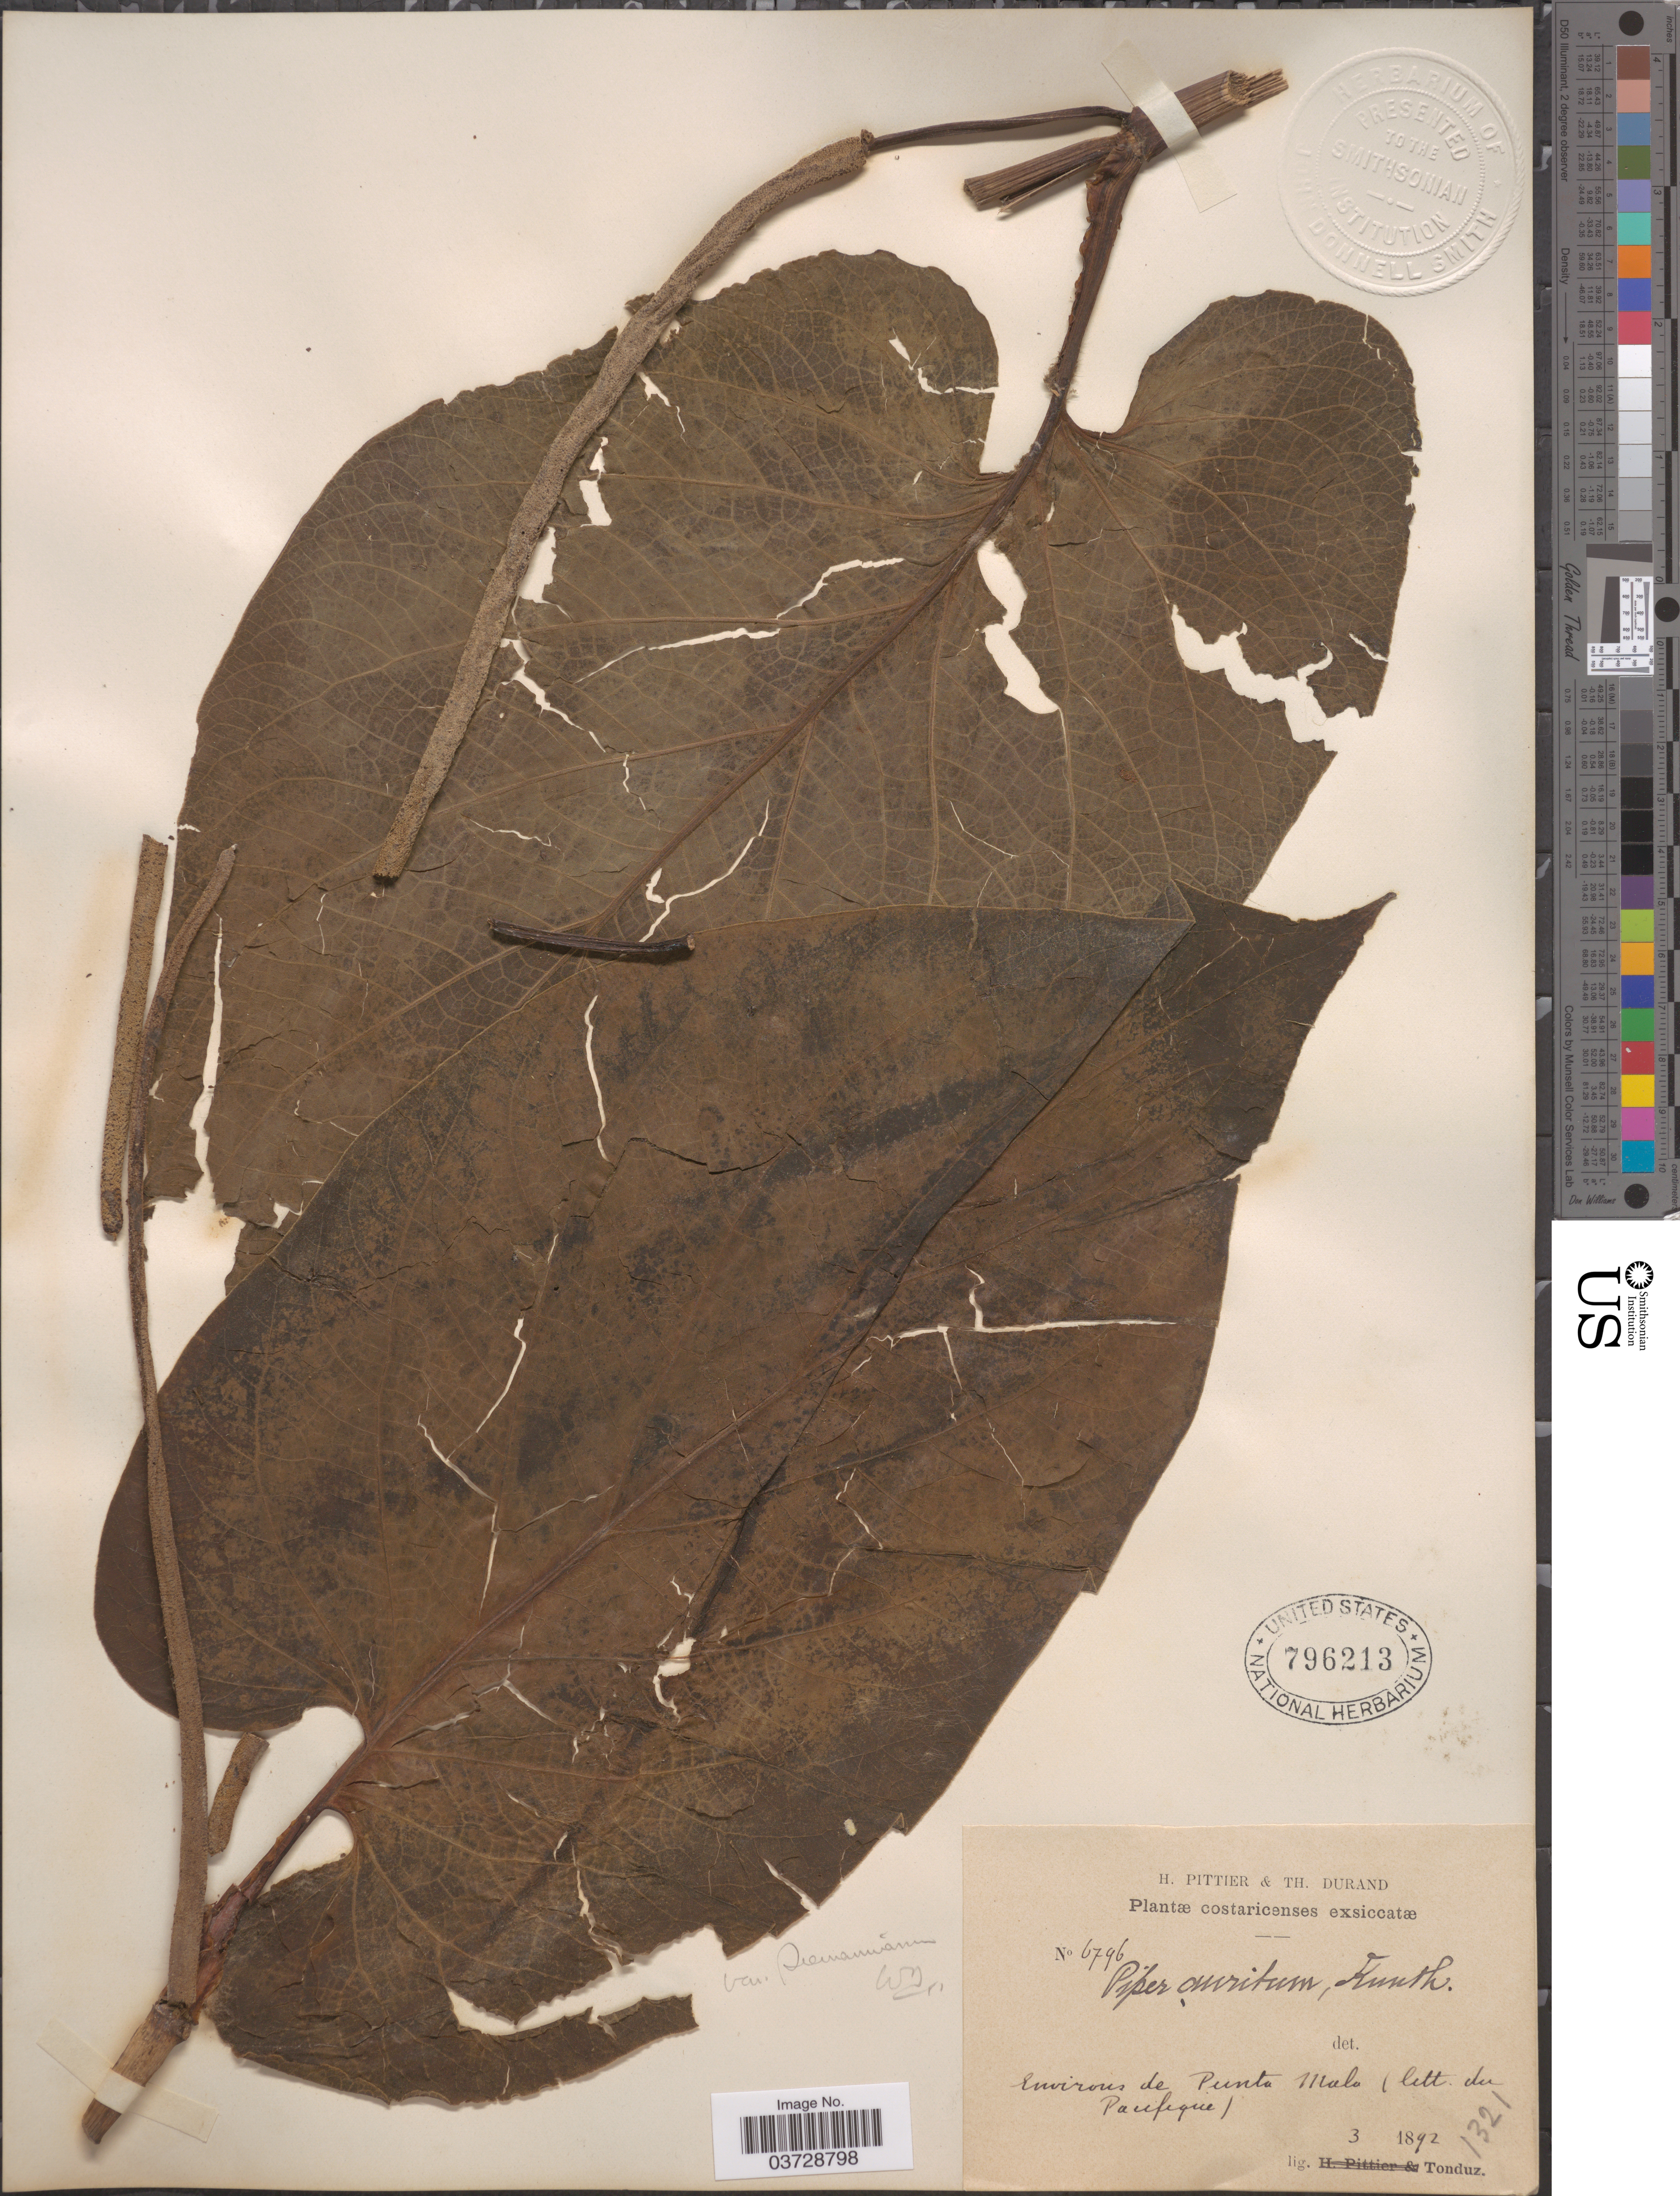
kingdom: Plantae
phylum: Tracheophyta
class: Magnoliopsida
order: Piperales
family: Piperaceae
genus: Piper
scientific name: Piper auritum var. amplifolium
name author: C. DC.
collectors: Tonduz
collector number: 6796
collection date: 1892-03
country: Costa Rica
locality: Environs de Punta Mala (lett. du Pacifique).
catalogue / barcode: US 796213